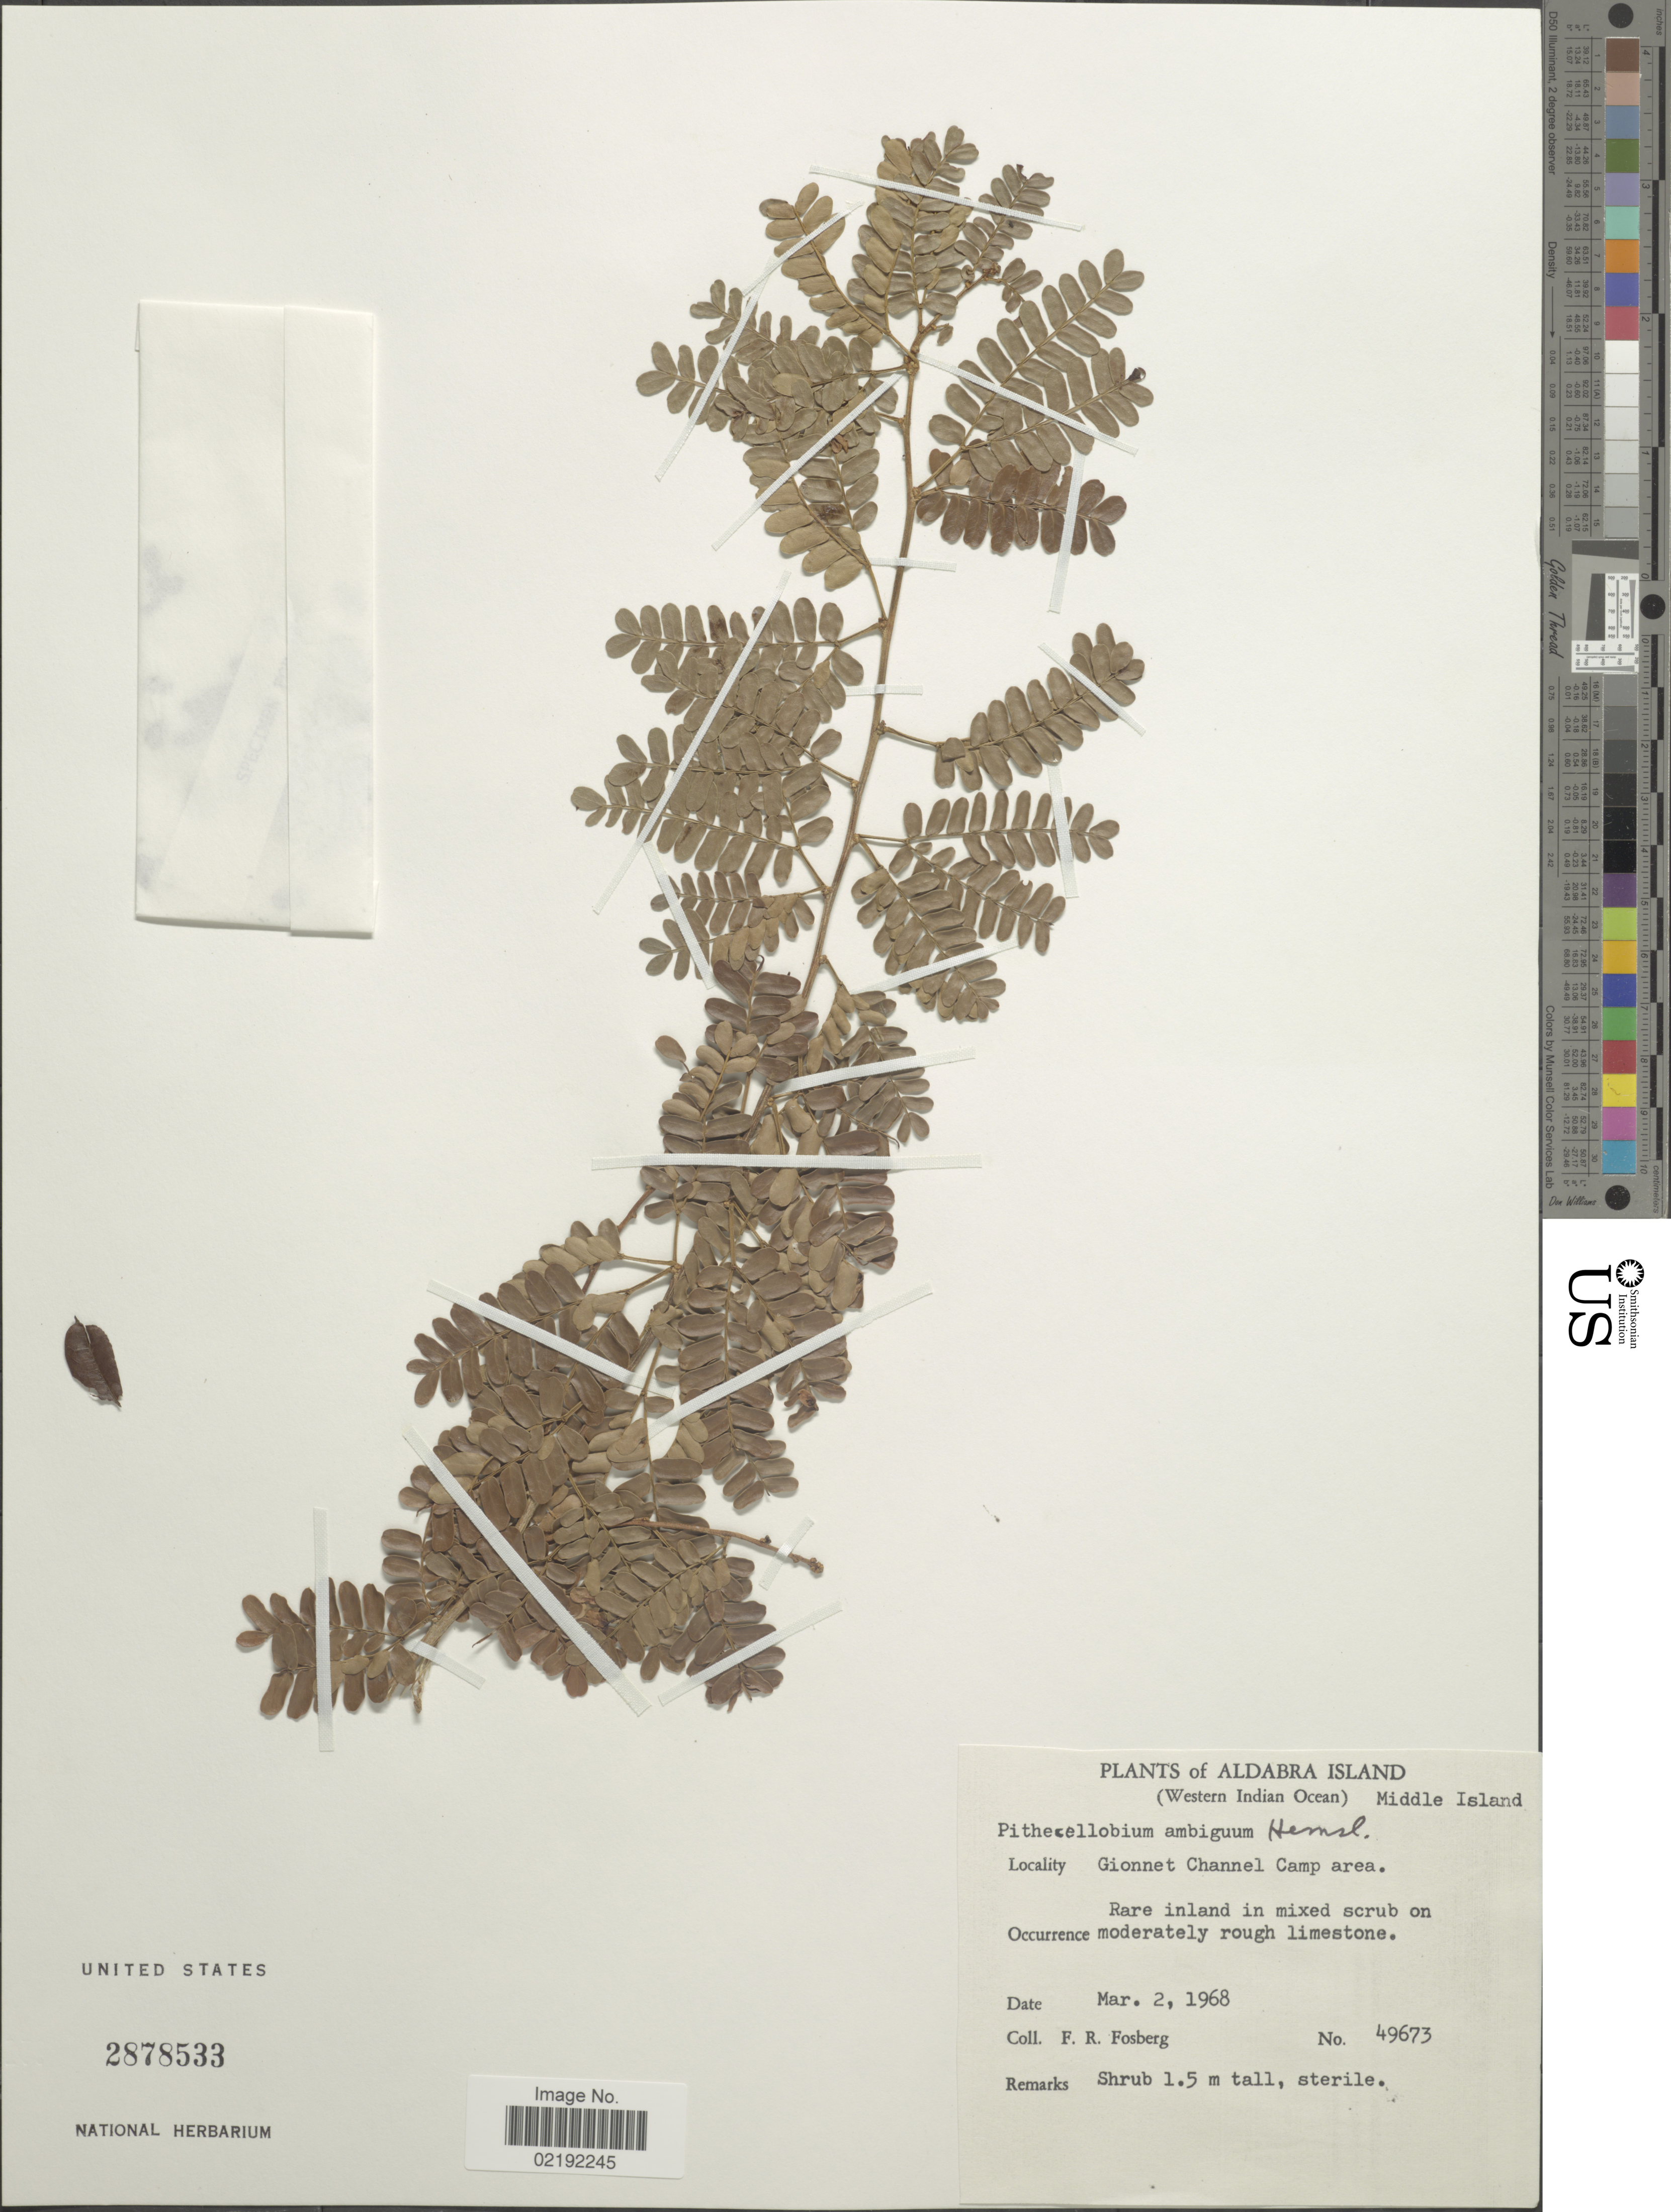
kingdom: Plantae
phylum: Tracheophyta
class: Magnoliopsida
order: Fabales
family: Fabaceae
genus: Viguieranthus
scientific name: Viguieranthus alternans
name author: (Benth.) Villiers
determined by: Strong, M. T., (US), Smithsonian Institution - National Museum of Natural History (UNITED STATES)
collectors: F. R. Fosberg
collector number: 49673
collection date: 1968-03-02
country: Seychelles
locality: Aldabra Island (Western Indian Ocean), Middle Island, Gionnet Channel Camp area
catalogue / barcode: US 2878533